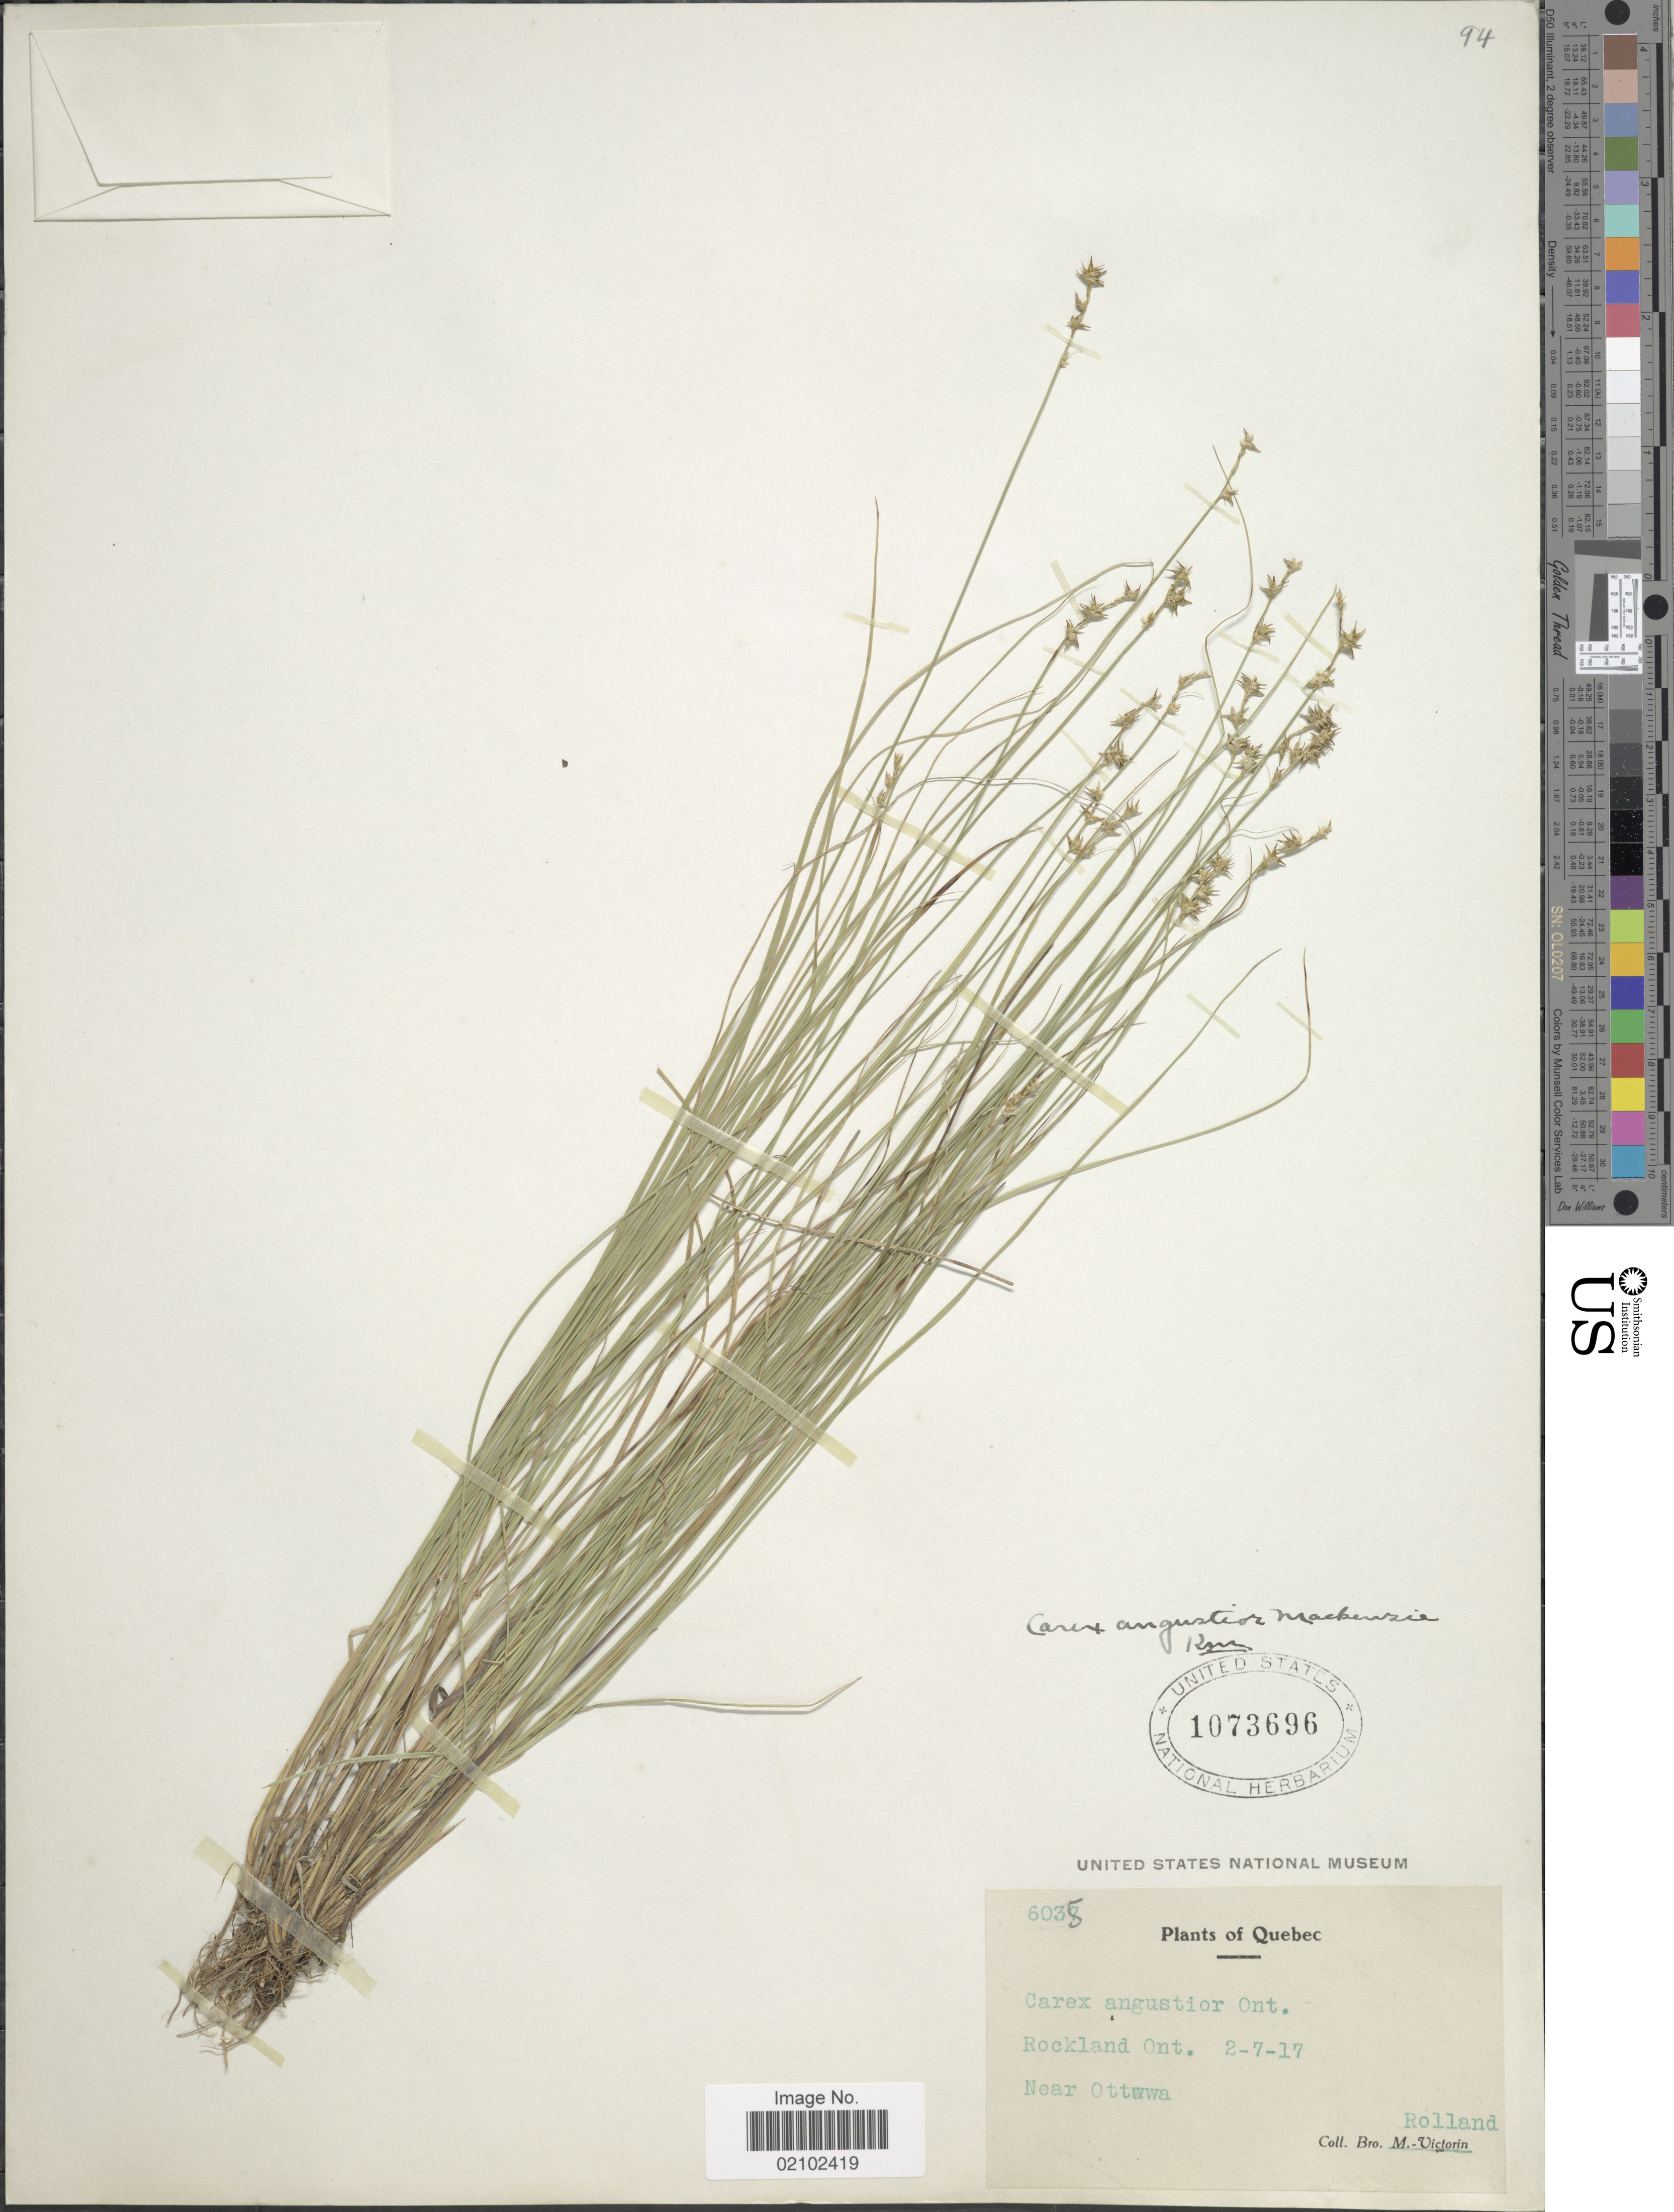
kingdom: Plantae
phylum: Tracheophyta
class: Liliopsida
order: Poales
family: Cyperaceae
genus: Carex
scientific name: Carex echinata subsp. echinata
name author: Murray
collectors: B. Rolland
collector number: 6035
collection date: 1917-02-07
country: Canada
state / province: Ontario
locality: Rockland, Near Ottawa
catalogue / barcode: US 1073696